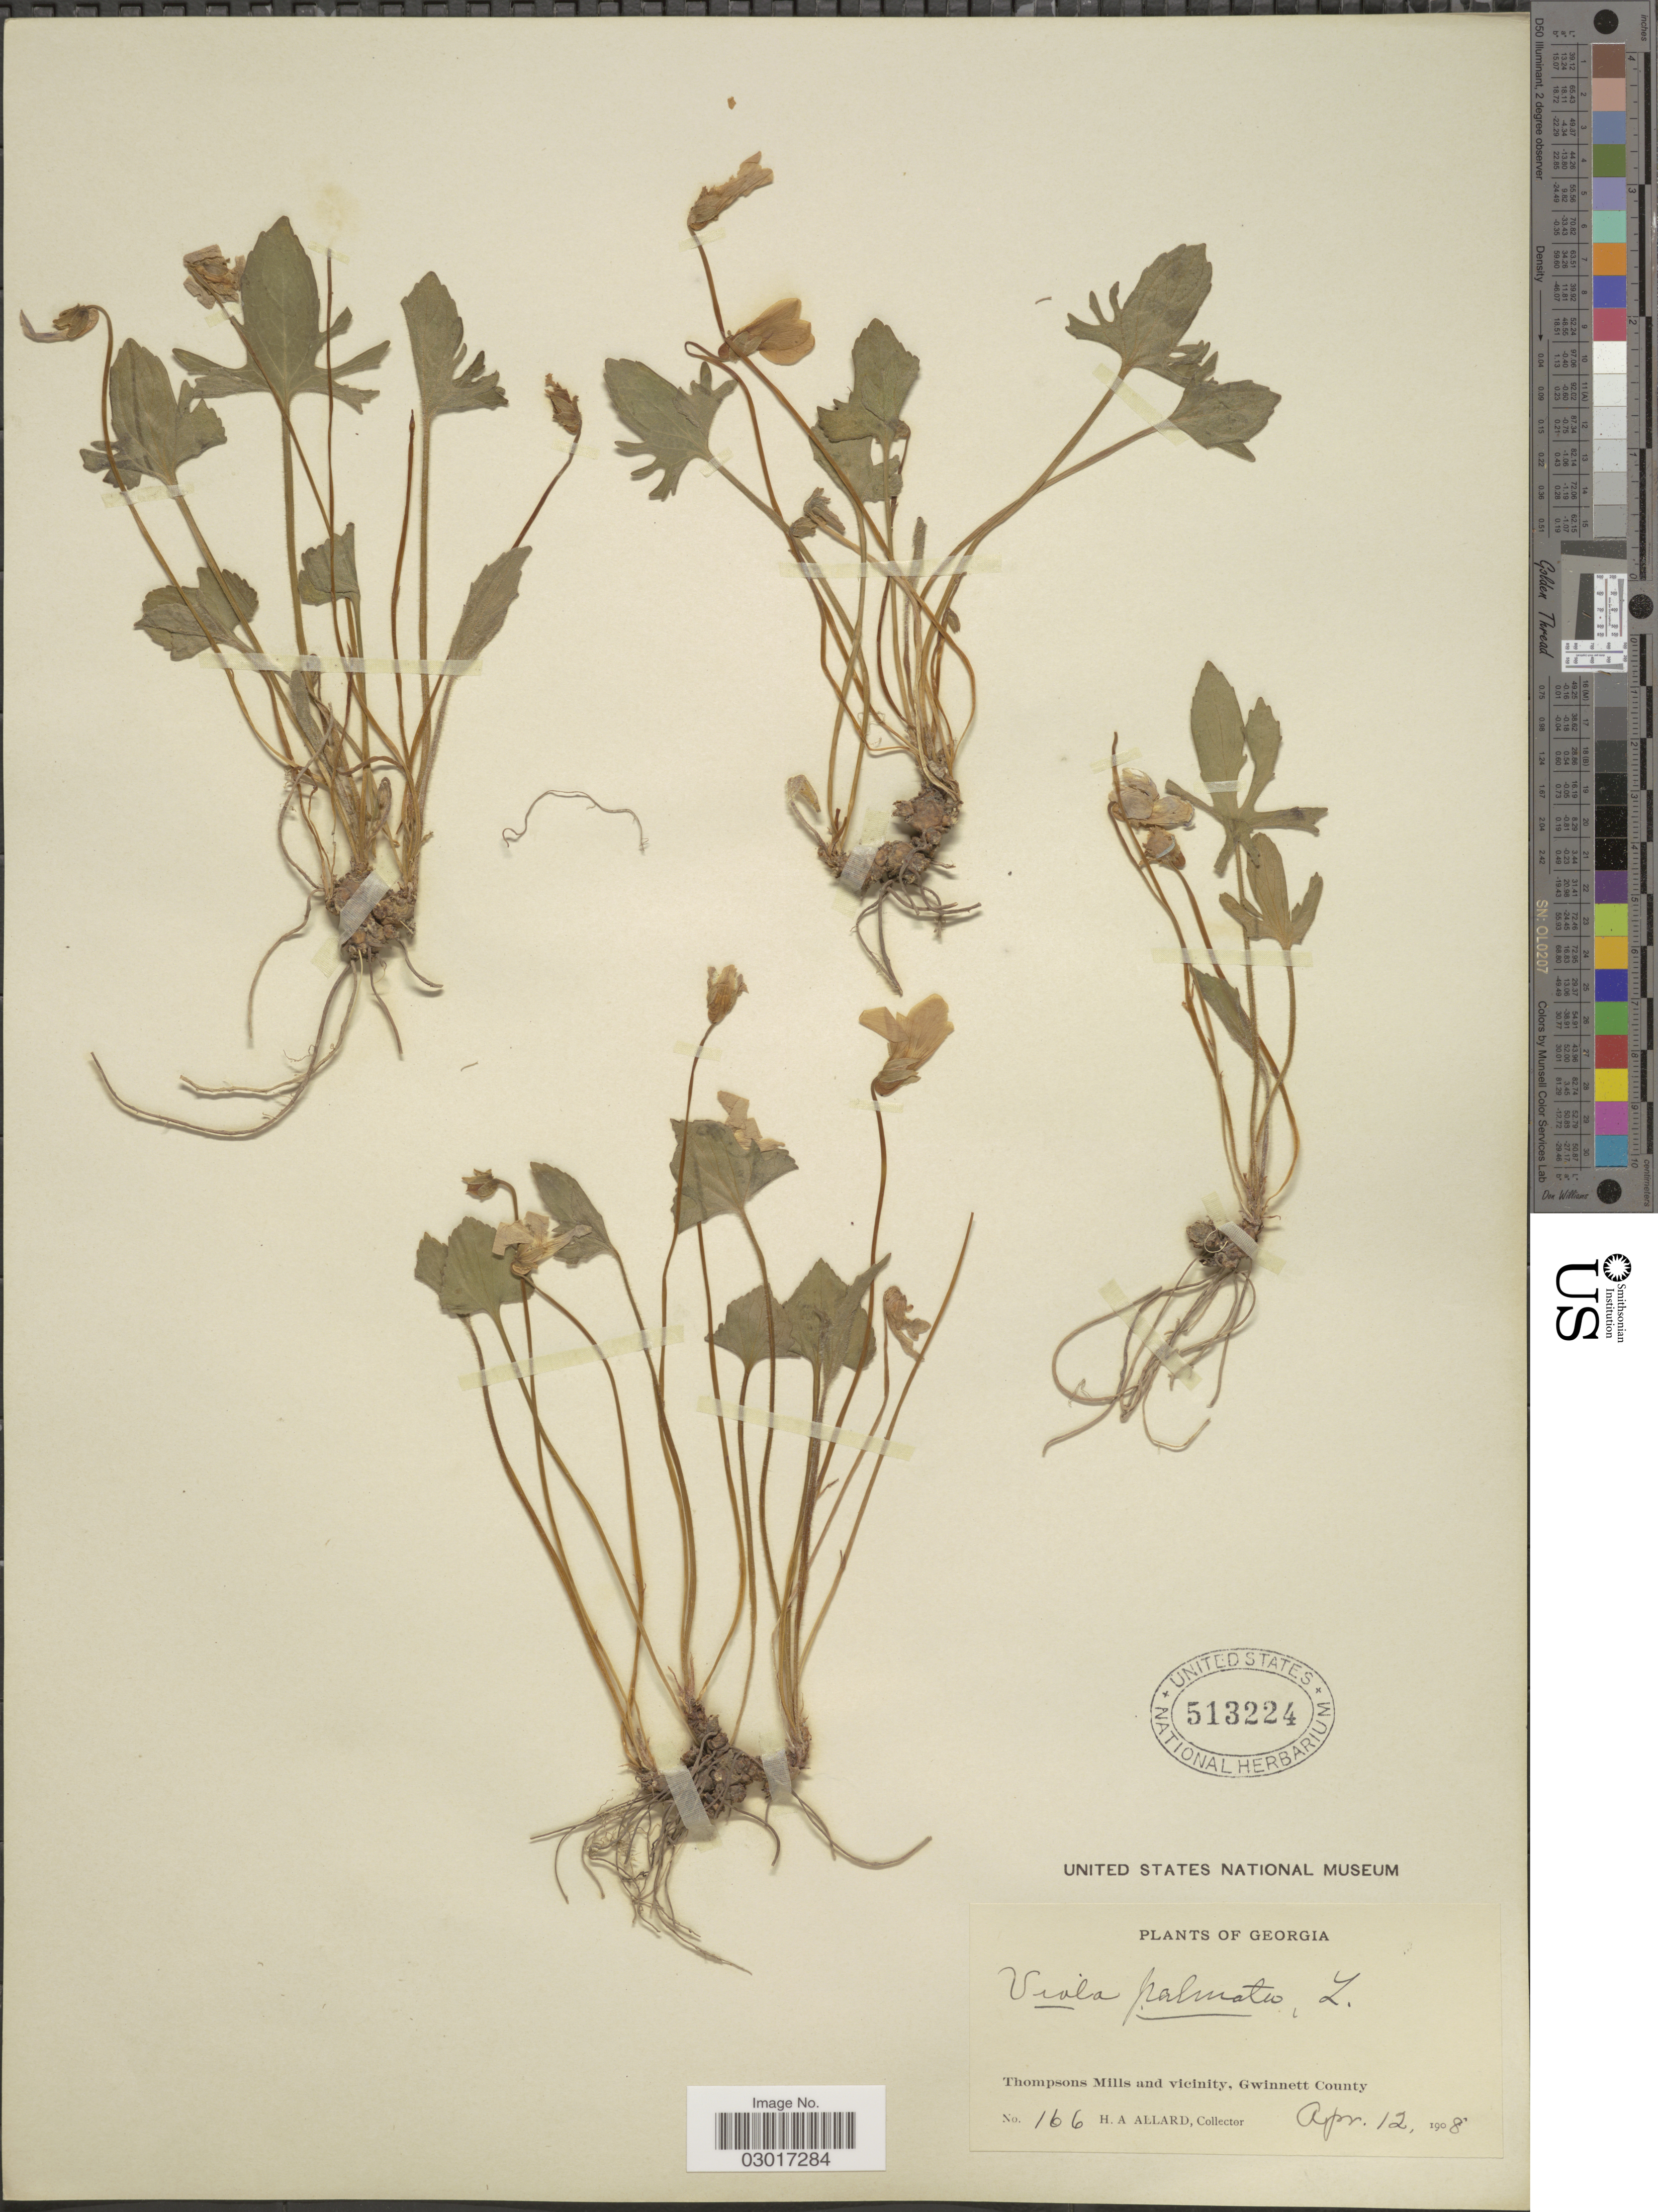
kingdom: Plantae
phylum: Tracheophyta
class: Magnoliopsida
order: Malpighiales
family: Violaceae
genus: Viola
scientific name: Viola triloba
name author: Schwein.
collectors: H. A. Allard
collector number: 166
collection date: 1908-04-12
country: United States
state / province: Georgia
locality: Thompsons Mills and vicinity, Gwinnett County.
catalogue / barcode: US 513224